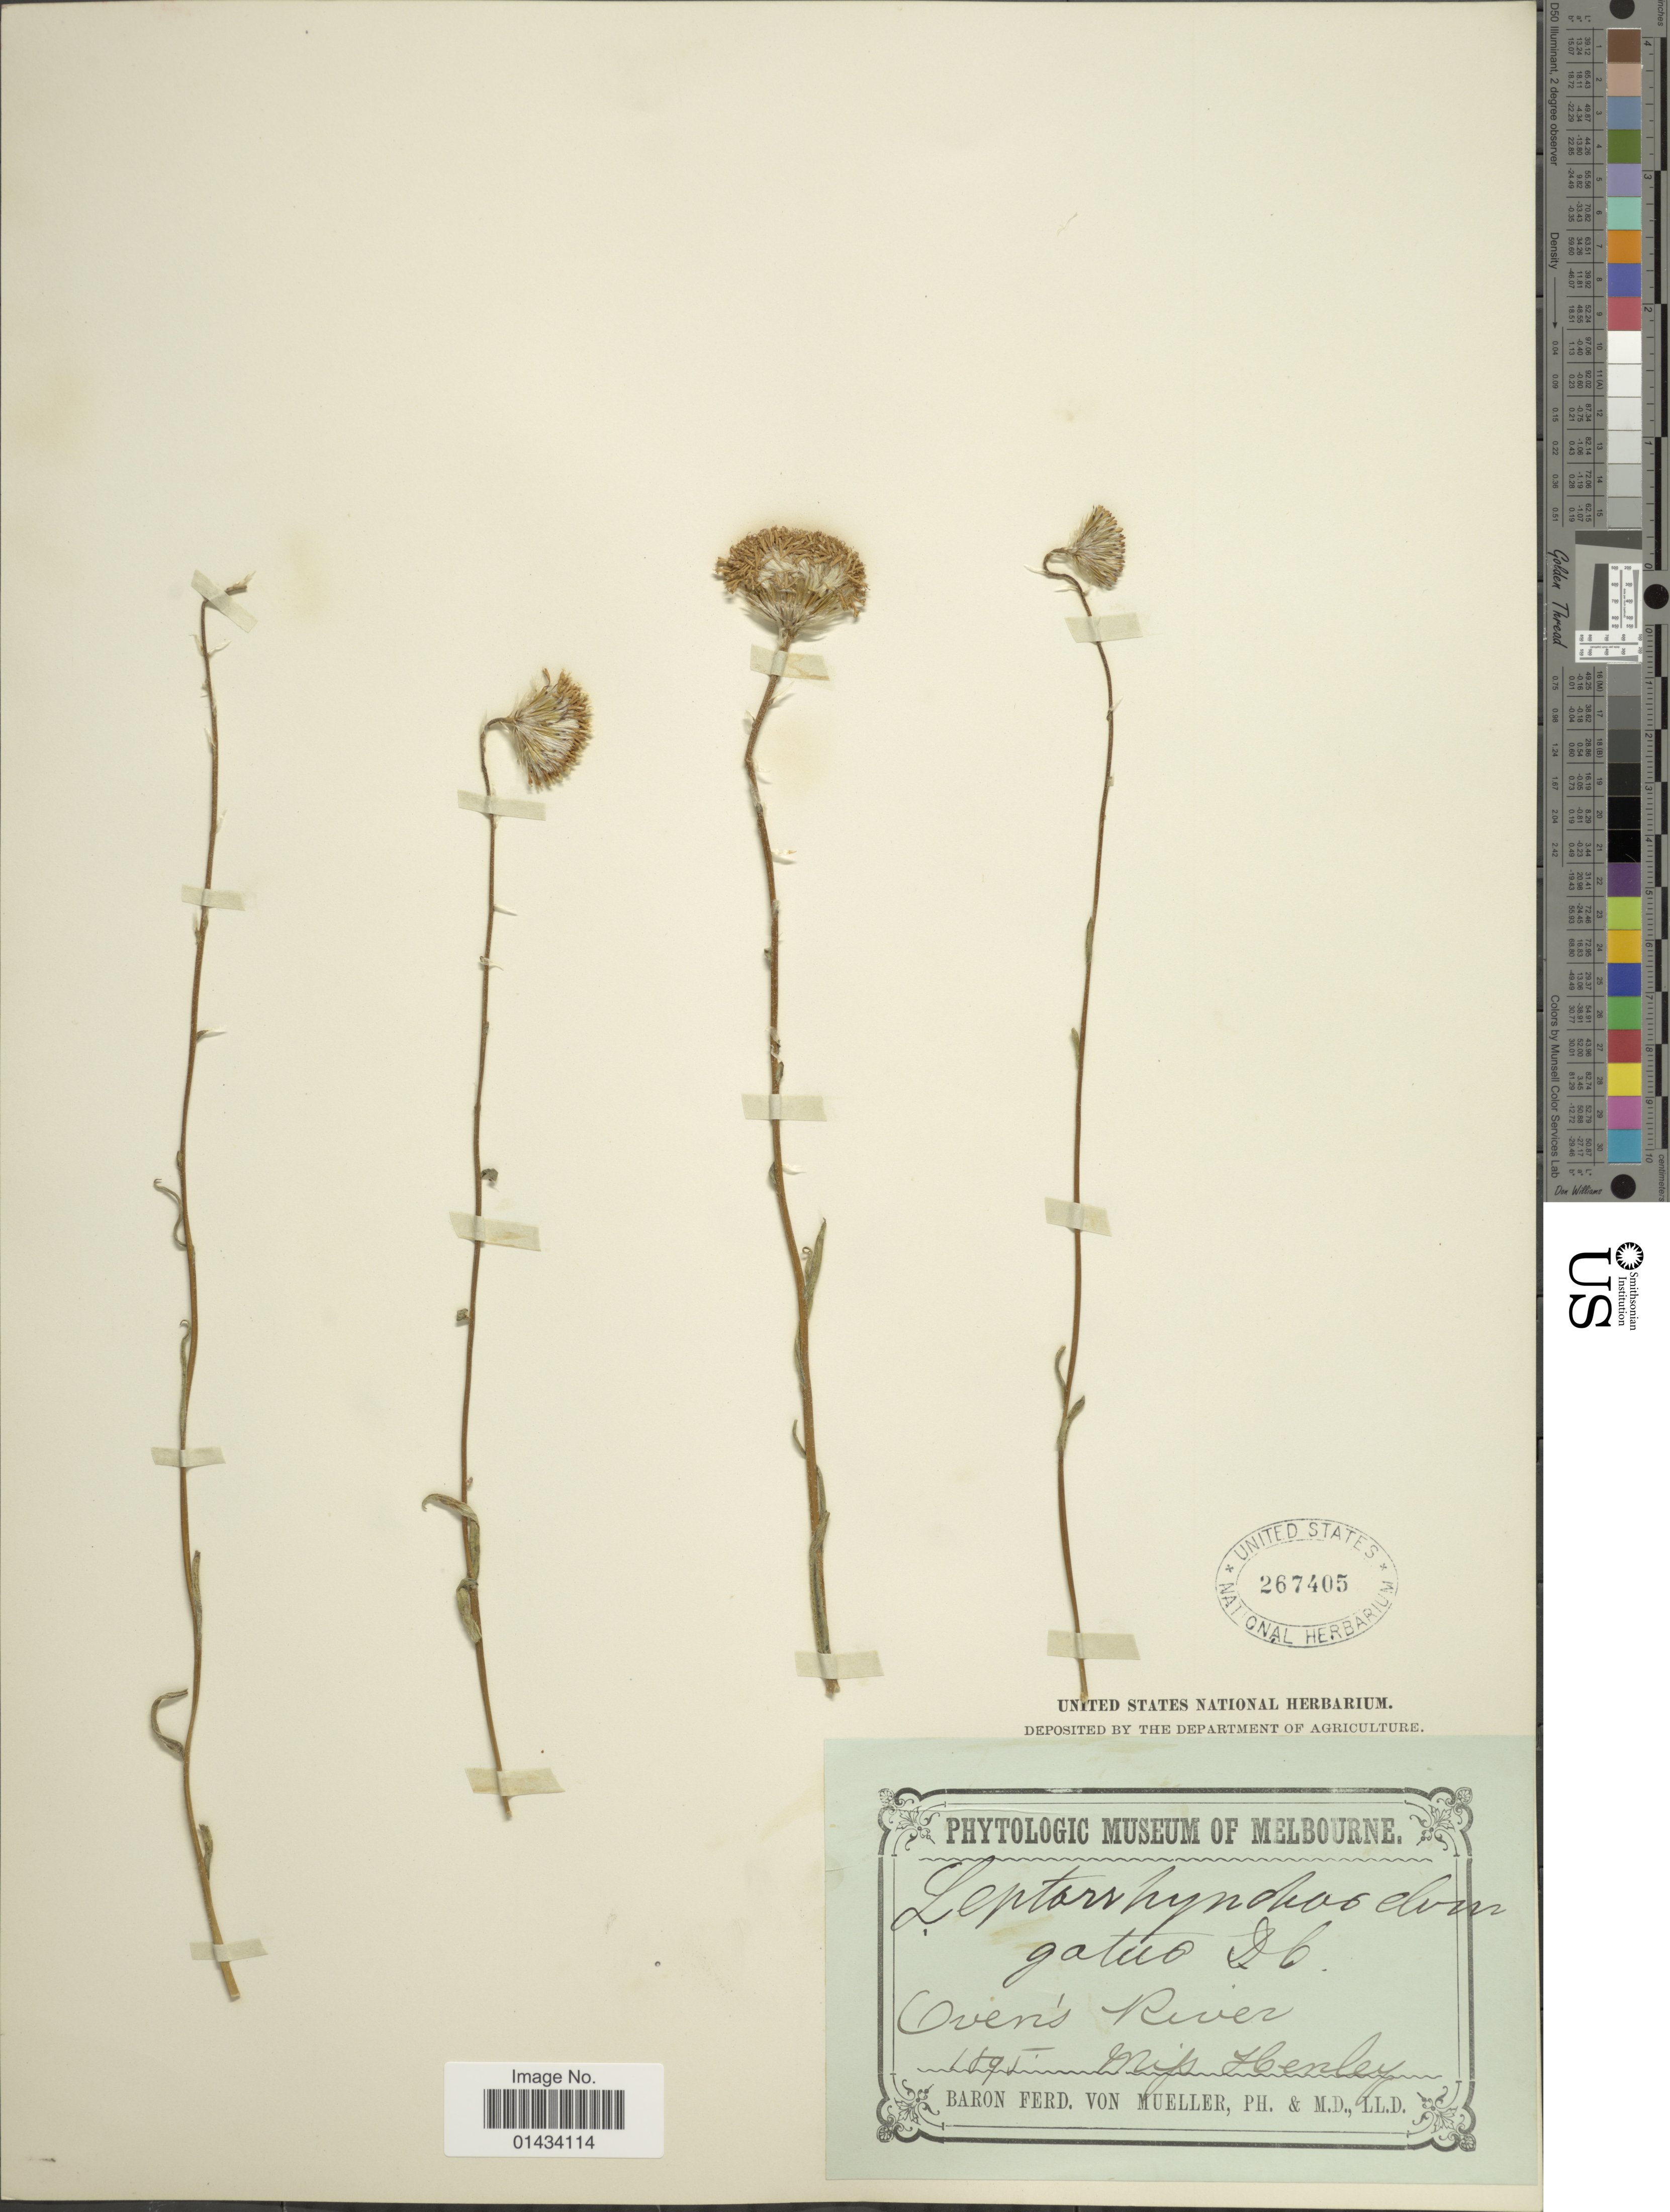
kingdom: Plantae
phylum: Tracheophyta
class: Magnoliopsida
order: Asterales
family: Asteraceae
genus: Leptorhynchos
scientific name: Leptorhynchos elongatus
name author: DC.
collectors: -. Henley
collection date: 1895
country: Australia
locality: Oven's River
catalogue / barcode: US 267405